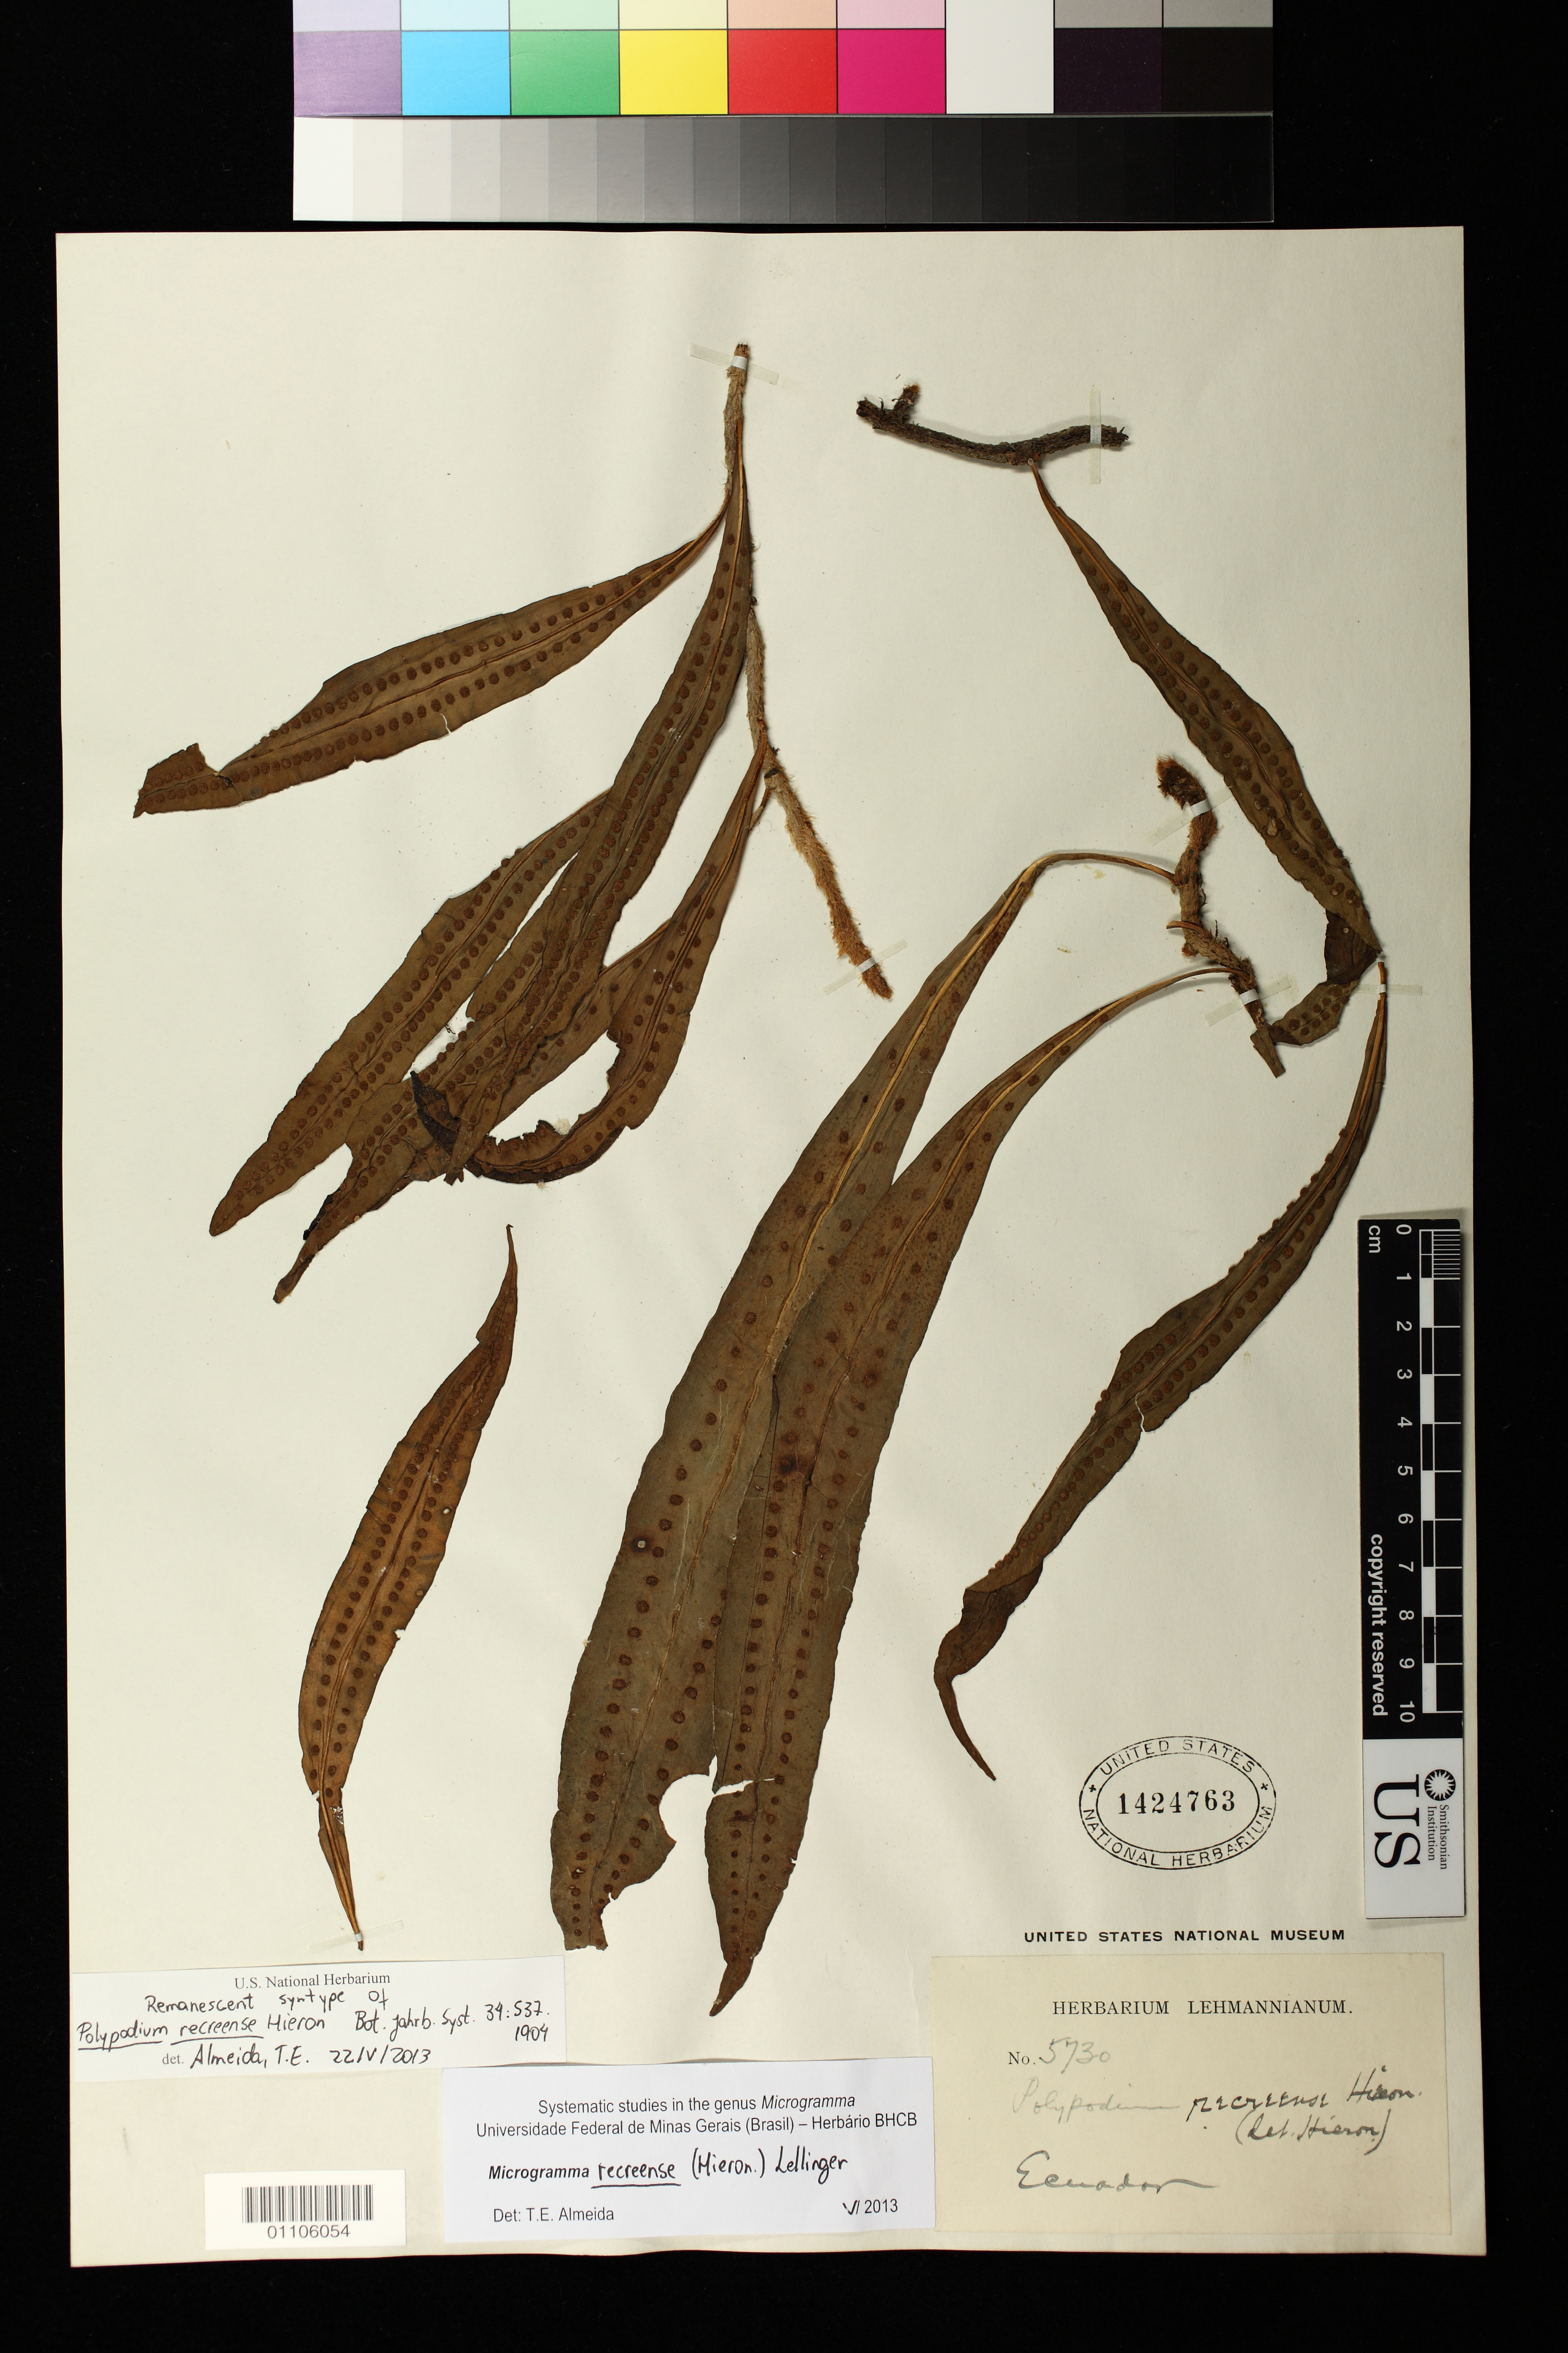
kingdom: Plantae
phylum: Tracheophyta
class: Polypodiopsida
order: Polypodiales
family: Polypodiaceae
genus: Polypodium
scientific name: Polypodium recreense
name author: Hieron.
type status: Isosyntype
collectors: F. C. Lehmann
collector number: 5730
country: Ecuador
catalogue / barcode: US 1424763